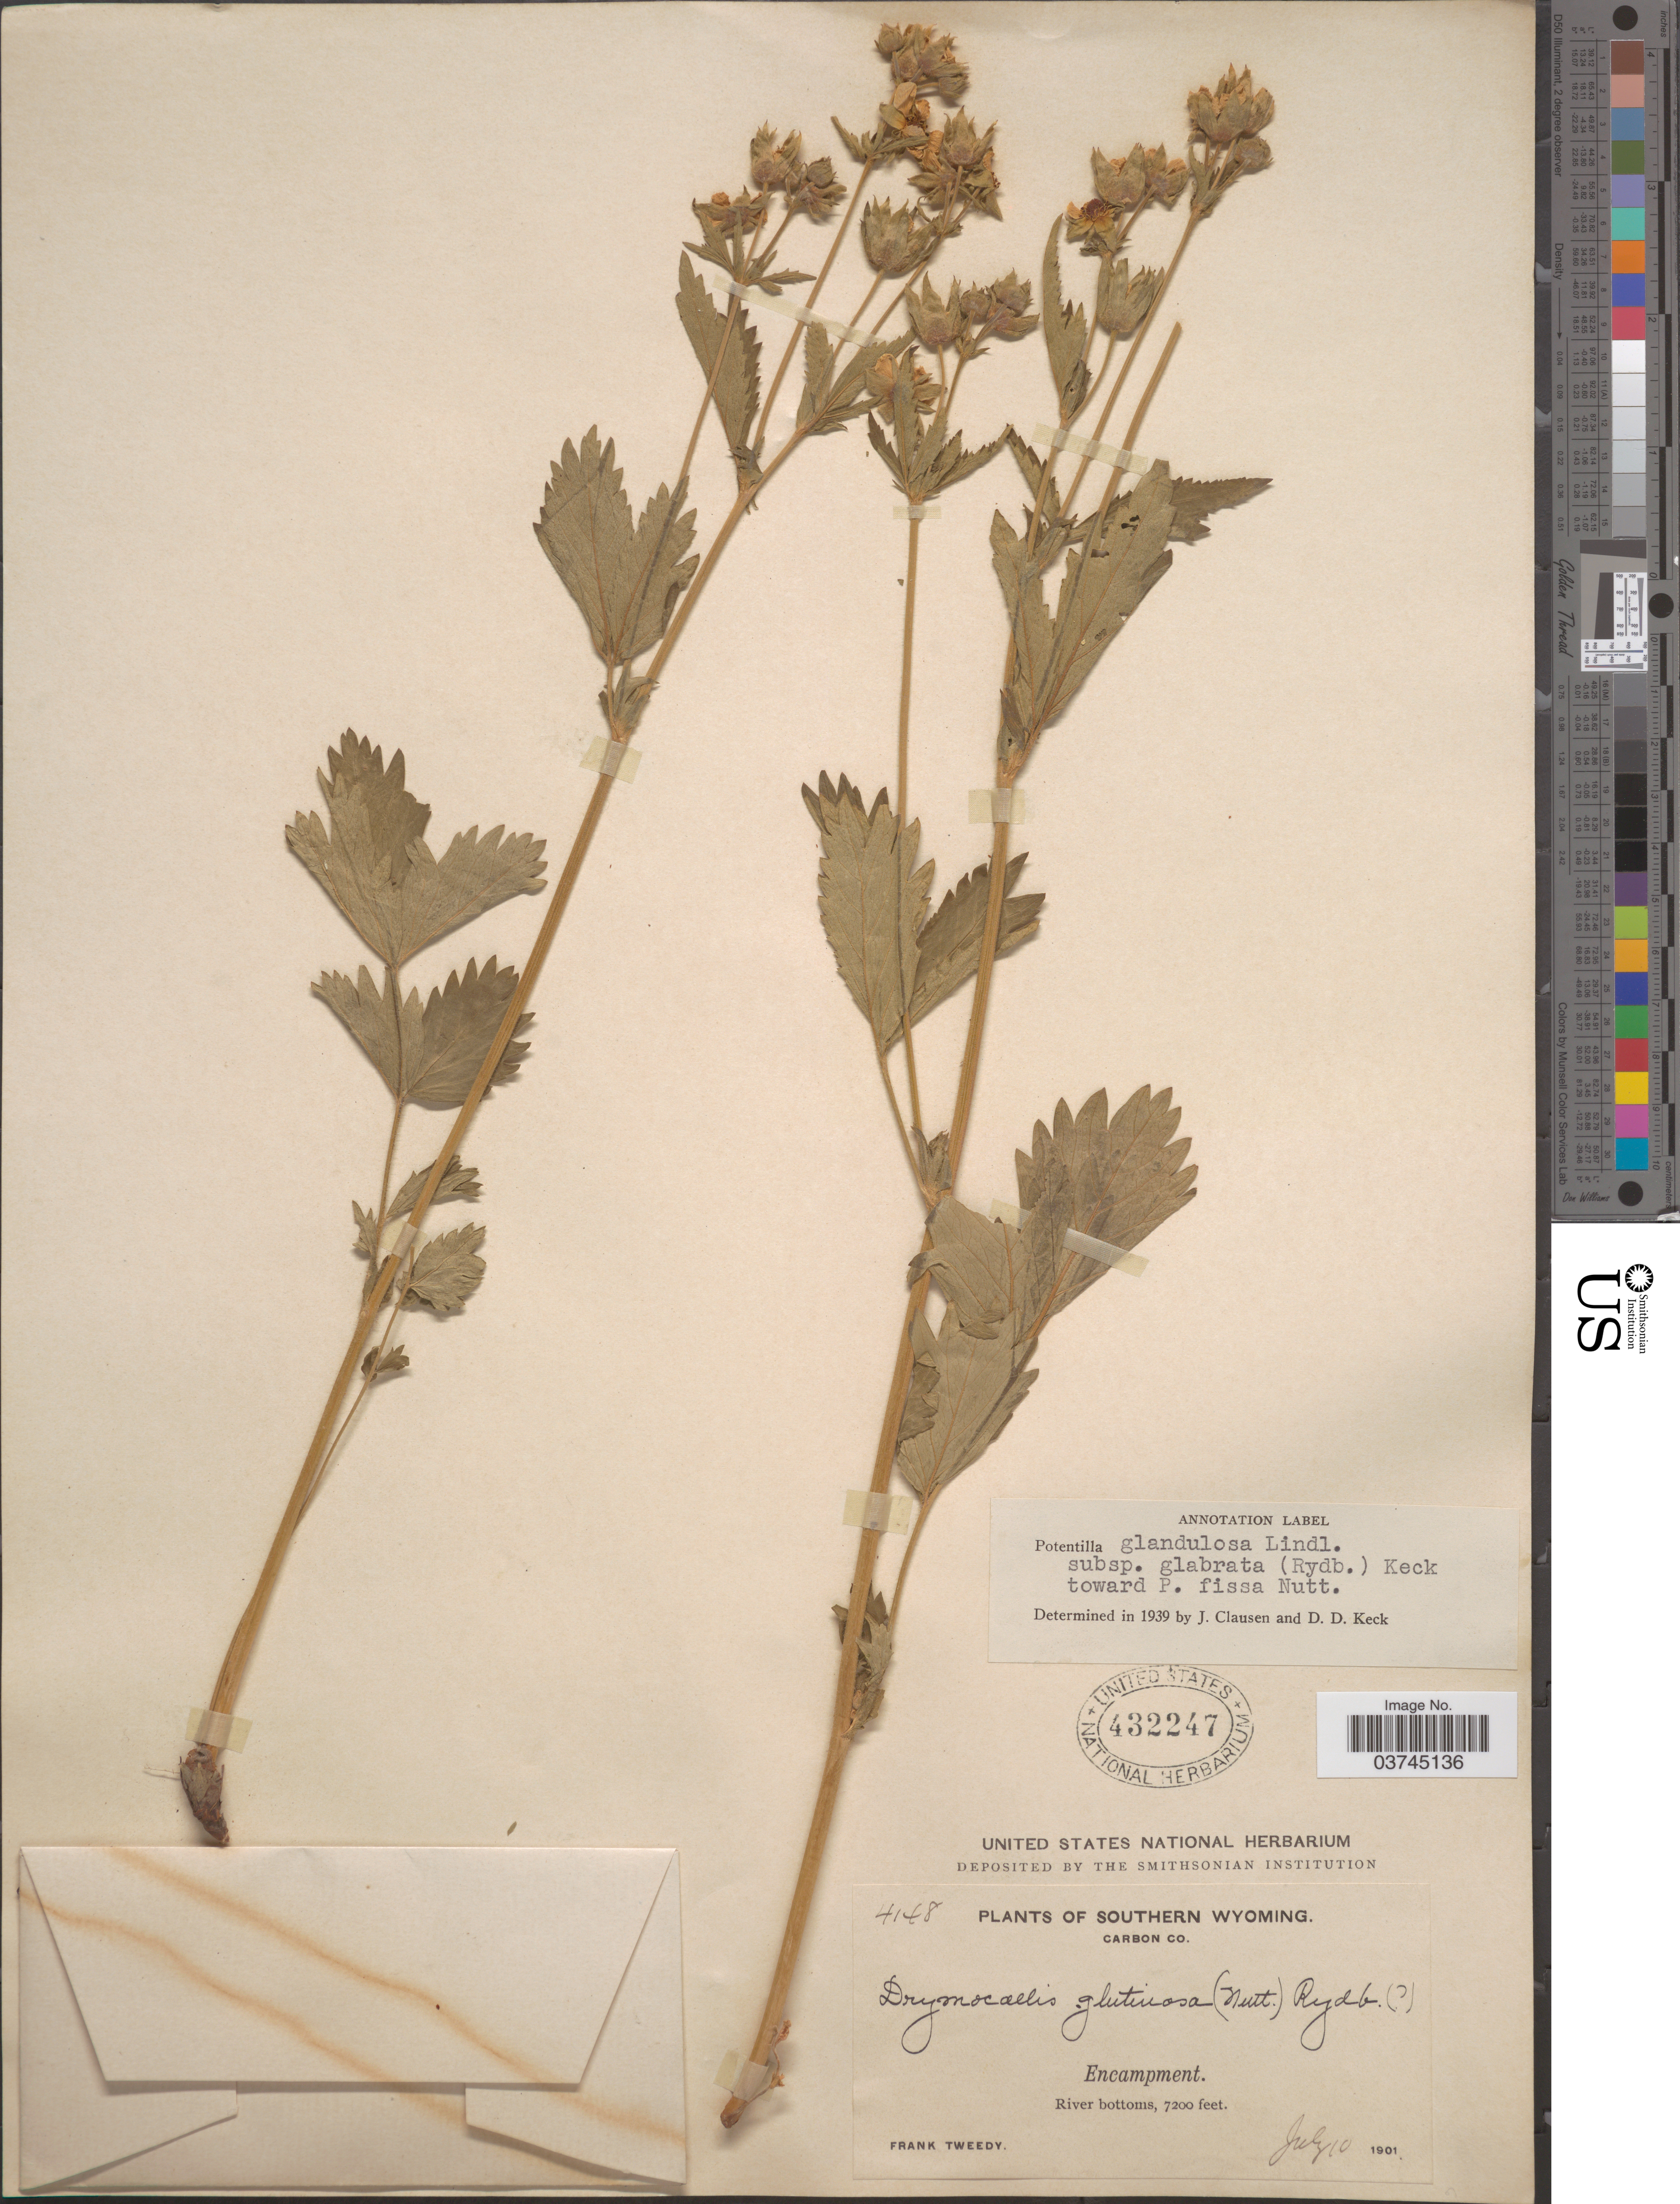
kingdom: Plantae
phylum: Tracheophyta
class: Magnoliopsida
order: Rosales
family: Rosaceae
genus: Drymocallis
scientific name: Drymocallis glabrata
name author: Rydb.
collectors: F. Tweedy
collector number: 4148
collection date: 1901-07-10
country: United States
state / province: Wyoming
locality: Southern Wyoming. Carbon Co. Encampment.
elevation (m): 2195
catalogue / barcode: US 432247